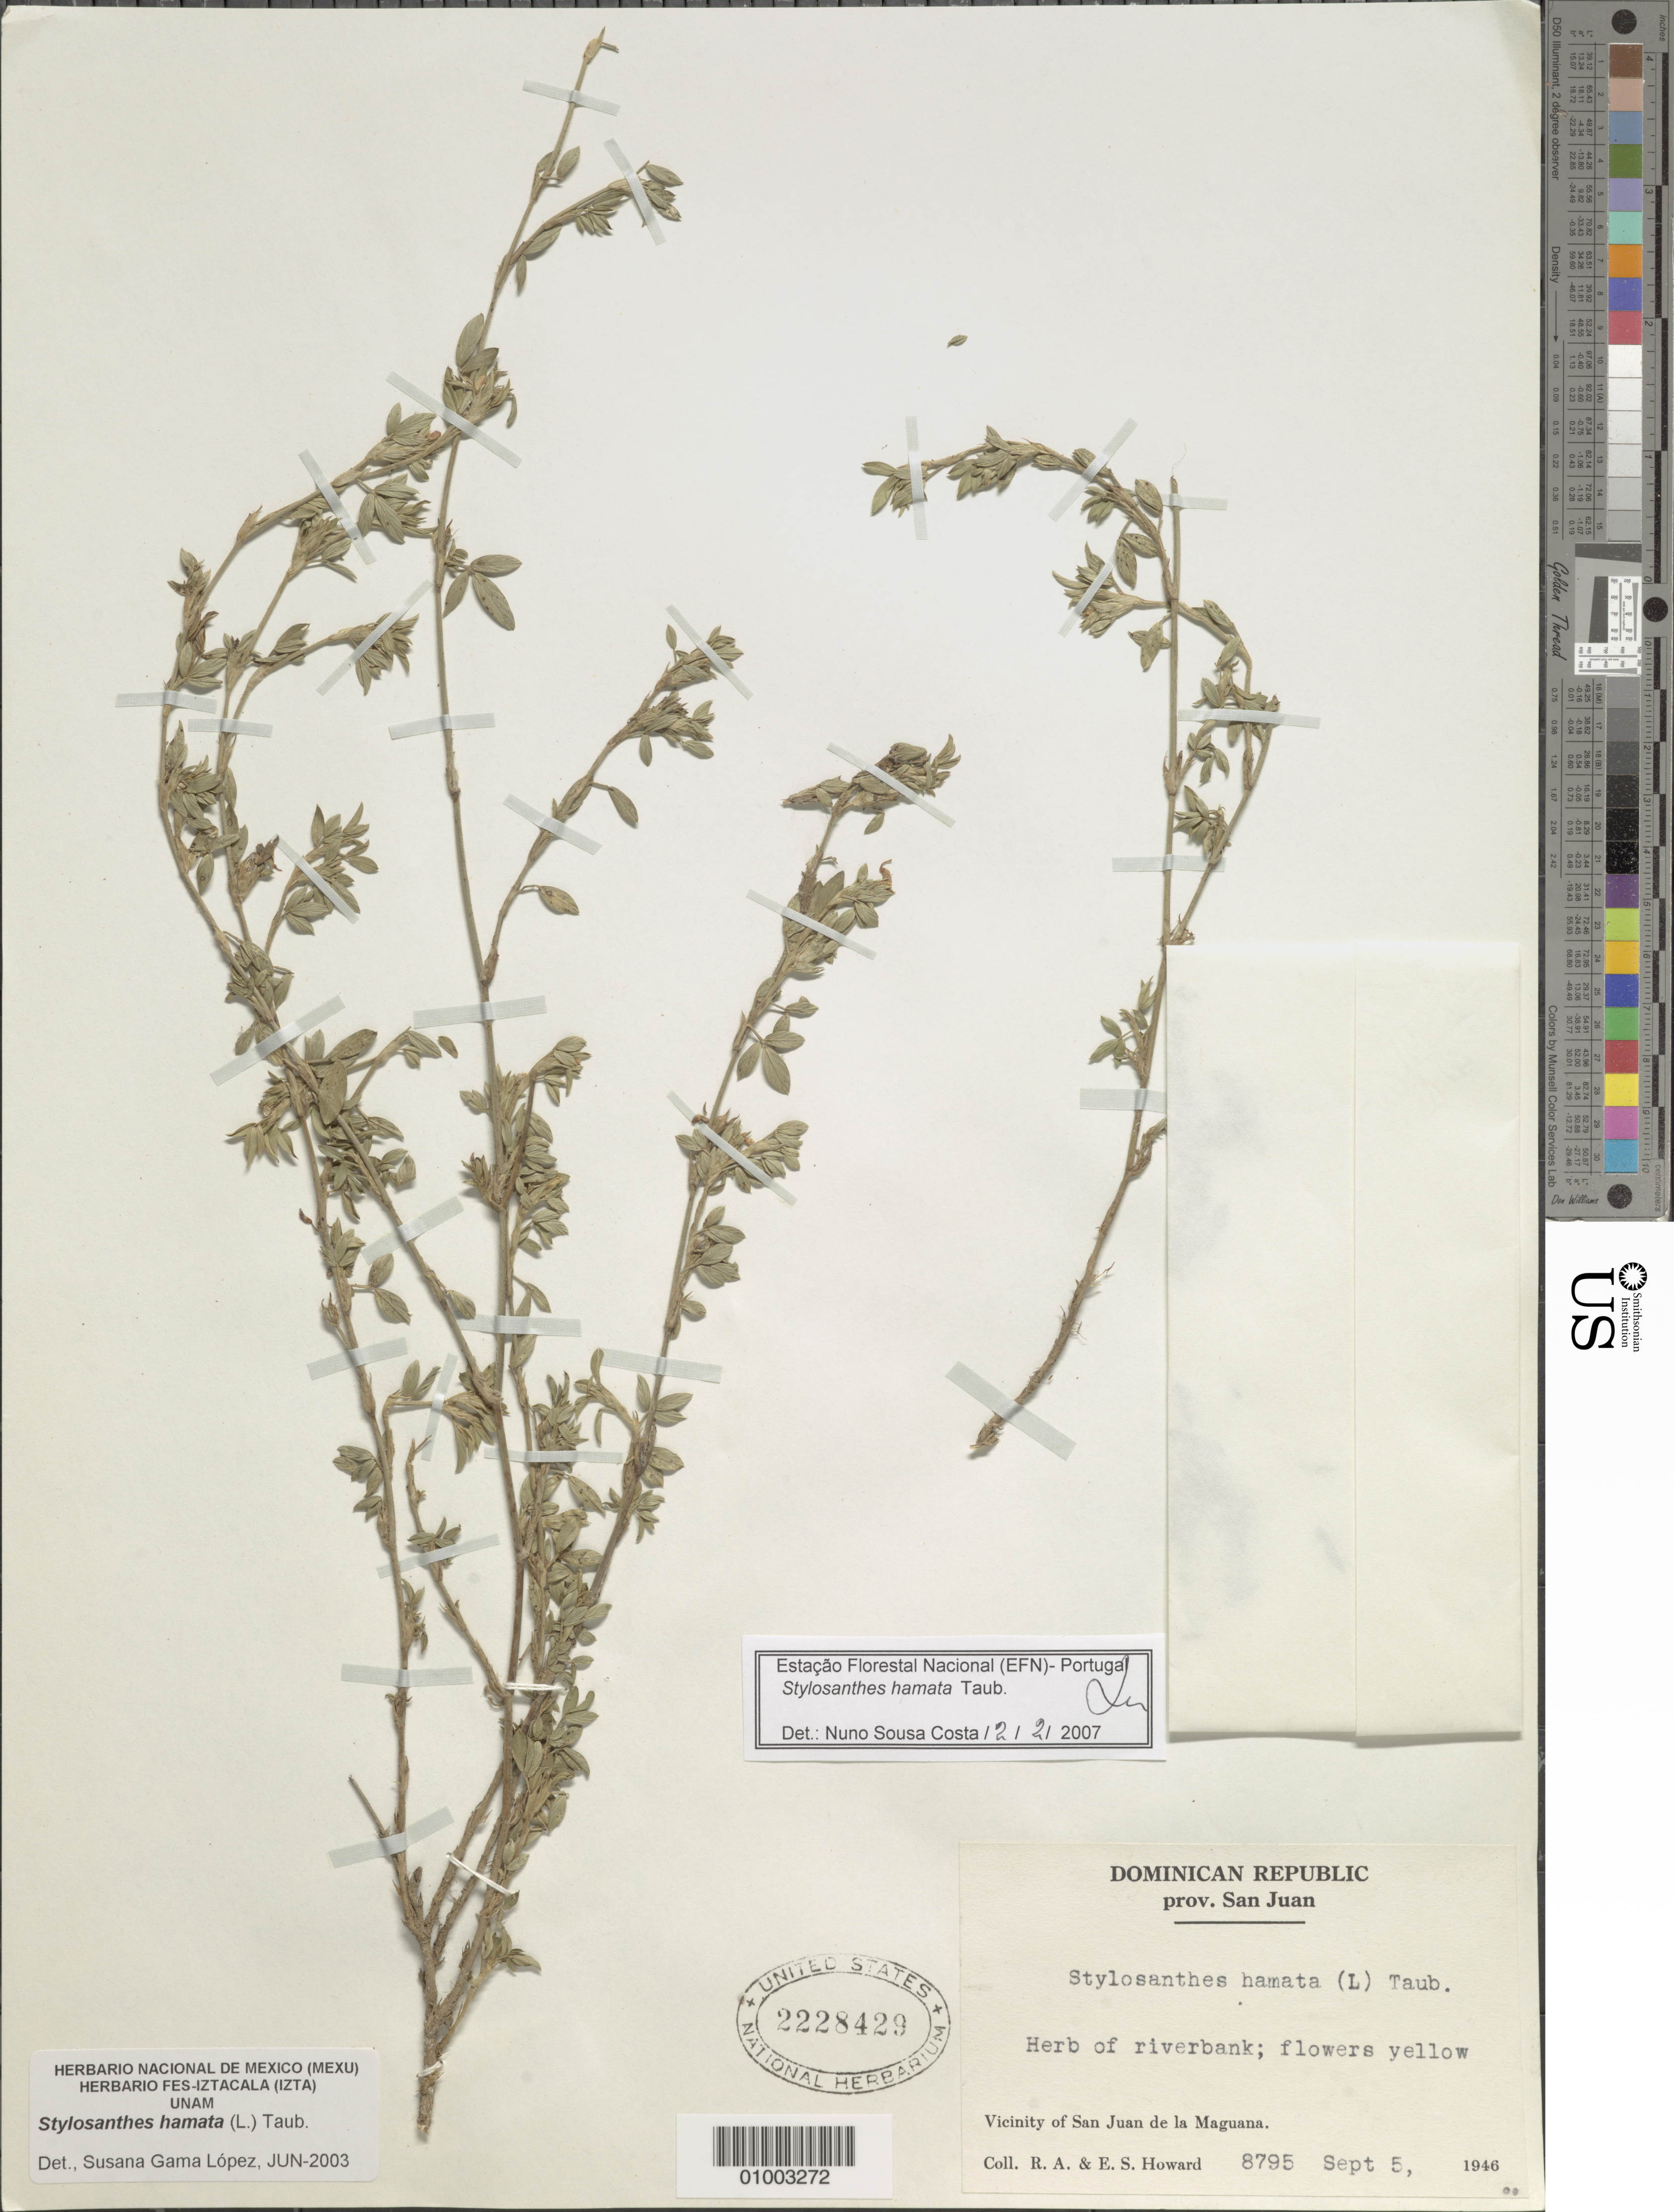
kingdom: Plantae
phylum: Tracheophyta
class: Magnoliopsida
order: Fabales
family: Fabaceae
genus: Stylosanthes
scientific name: Stylosanthes hamata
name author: (L.) Taub.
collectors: E. S. Howard & R. A. Howard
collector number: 8795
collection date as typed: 05 Sep 1946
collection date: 1946-09-05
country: Dominican Republic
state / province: San Juan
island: Hispaniola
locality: Vicinity of San Juan de la Maguana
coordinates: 0 N, 0 E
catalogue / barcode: US 2228429